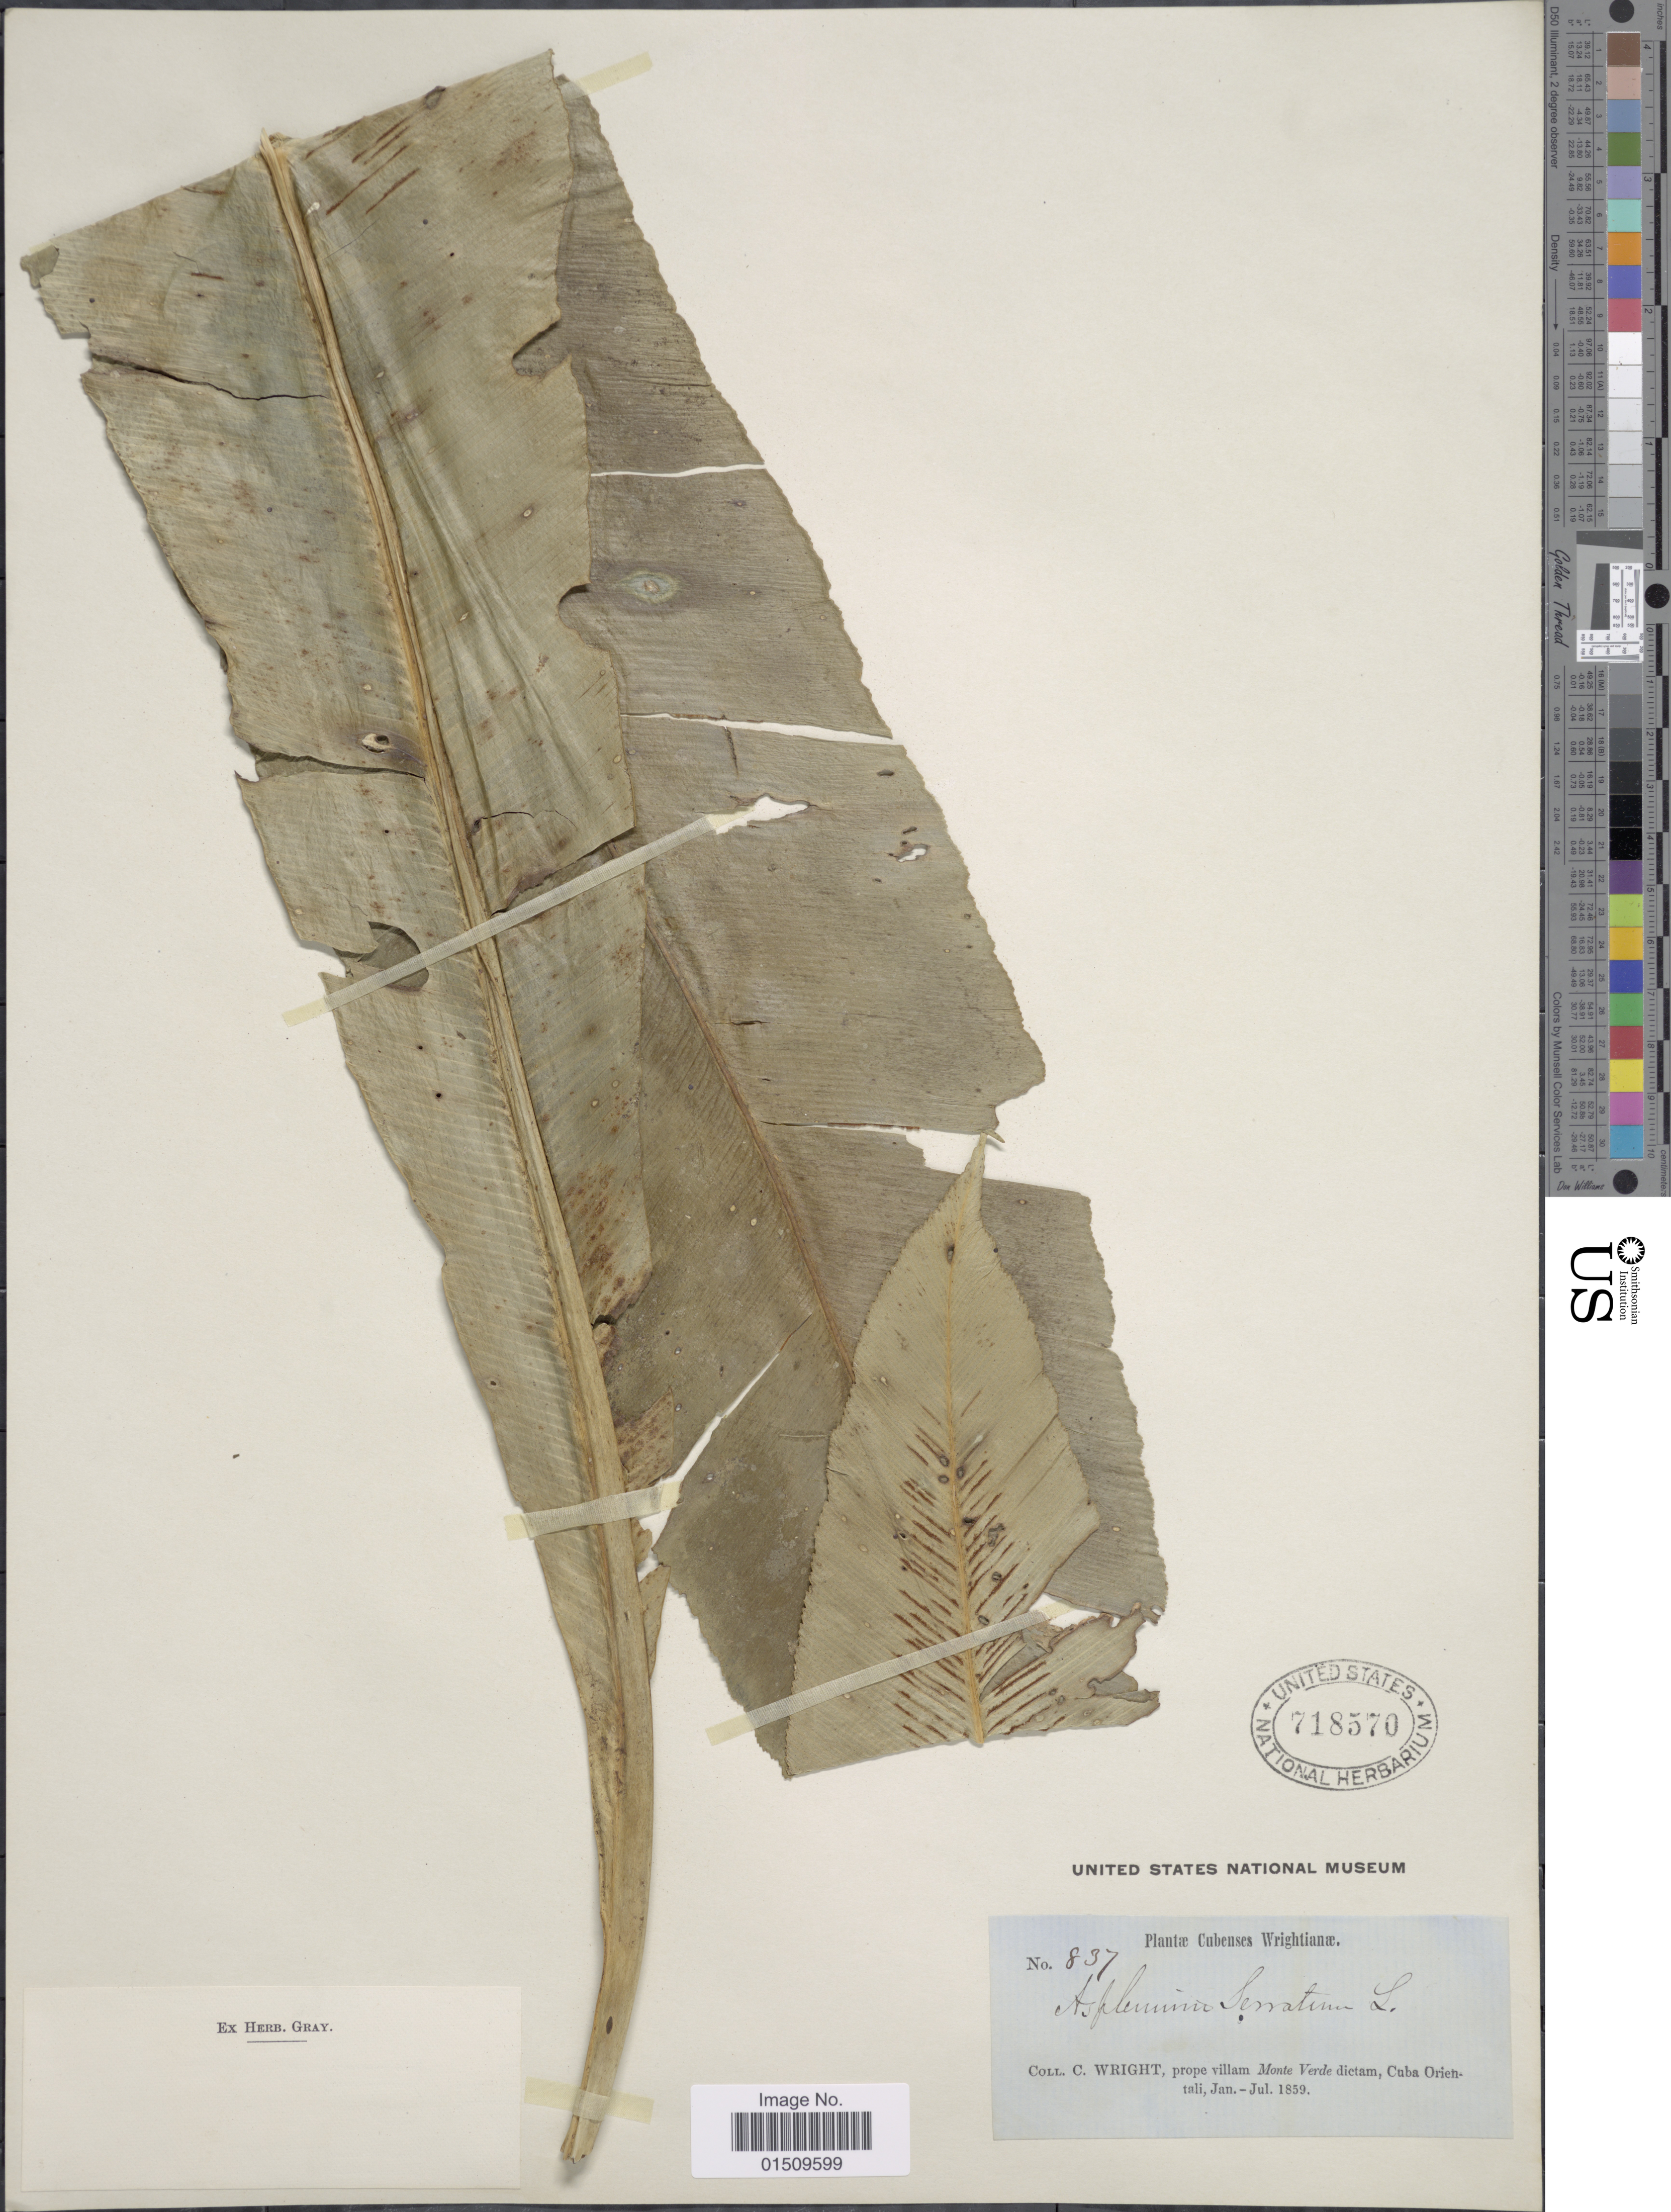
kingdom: Plantae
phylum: Tracheophyta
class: Polypodiopsida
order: Polypodiales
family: Aspleniaceae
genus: Asplenium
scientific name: Asplenium serratum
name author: L.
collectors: C. Wright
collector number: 837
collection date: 1859-01/1859-07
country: Cuba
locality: Cubenses, prope villam Monte Verde dictam, Cuba Orientali.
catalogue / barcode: US 718570